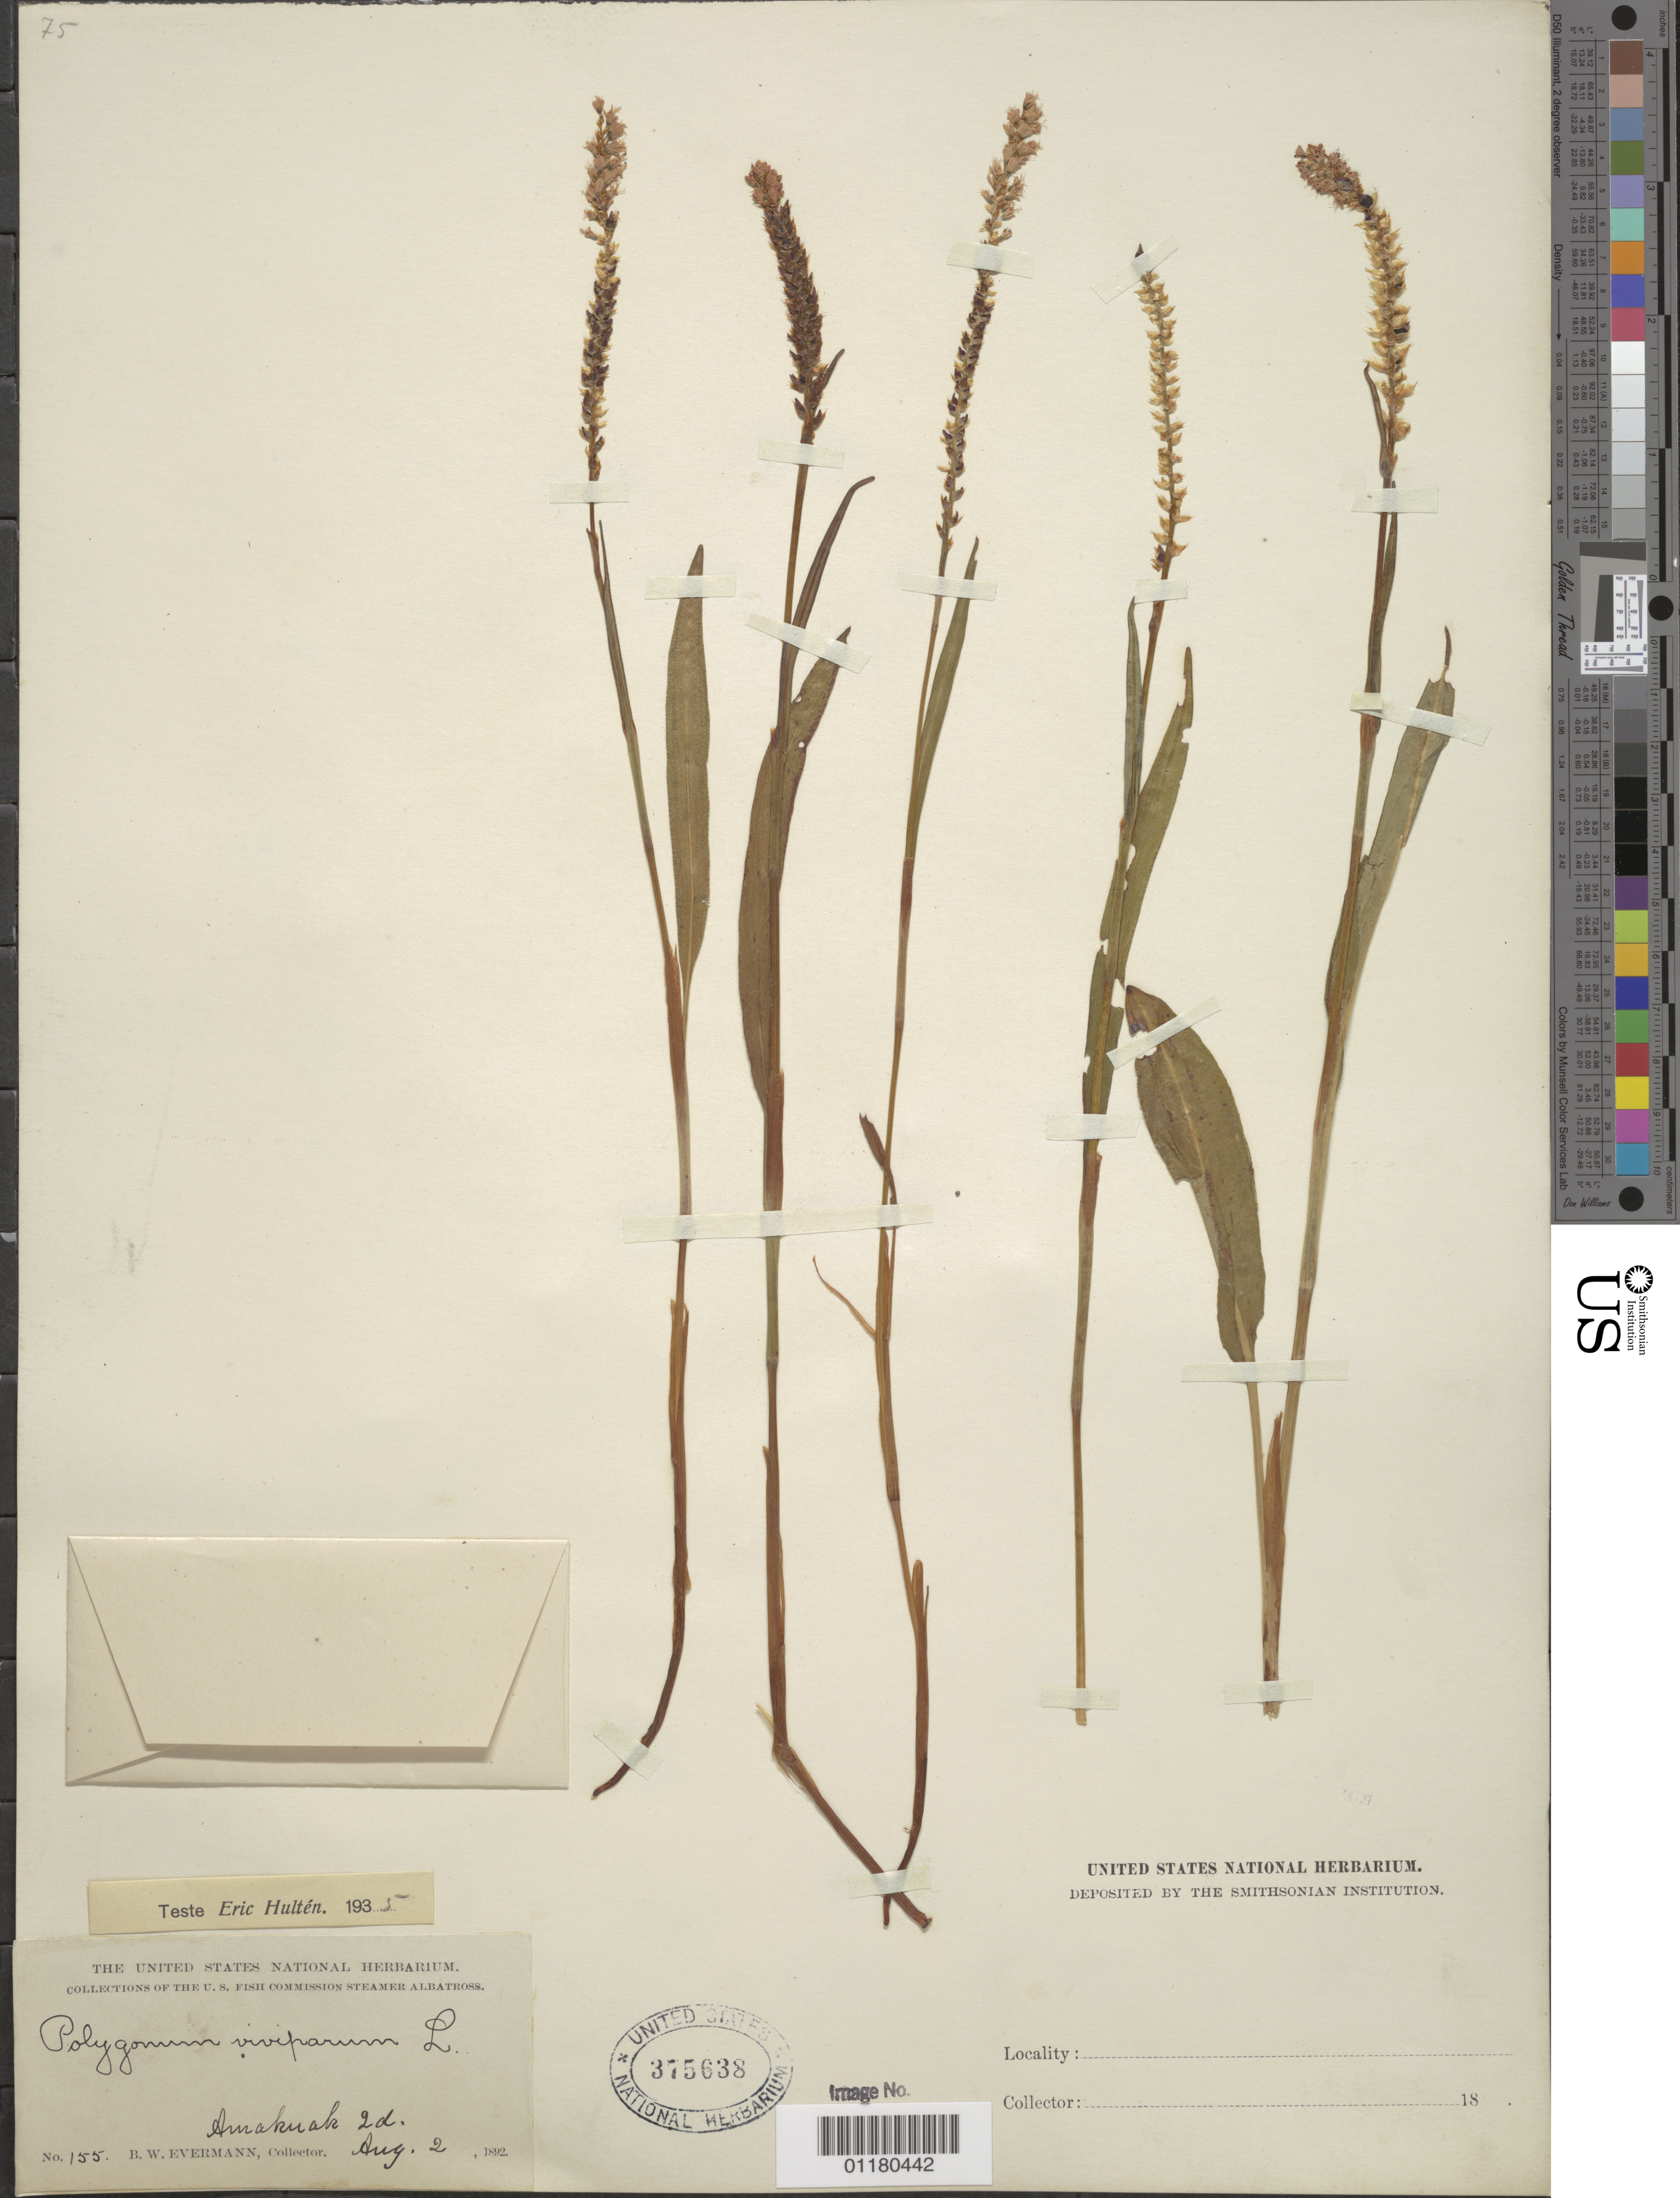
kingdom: Plantae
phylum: Tracheophyta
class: Magnoliopsida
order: Caryophyllales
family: Polygonaceae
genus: Bistorta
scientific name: Bistorta vivipara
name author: (L.) Delarbre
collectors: B. W. Evermann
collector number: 155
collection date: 1892-08-02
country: United States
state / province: Alaska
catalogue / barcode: US 375638